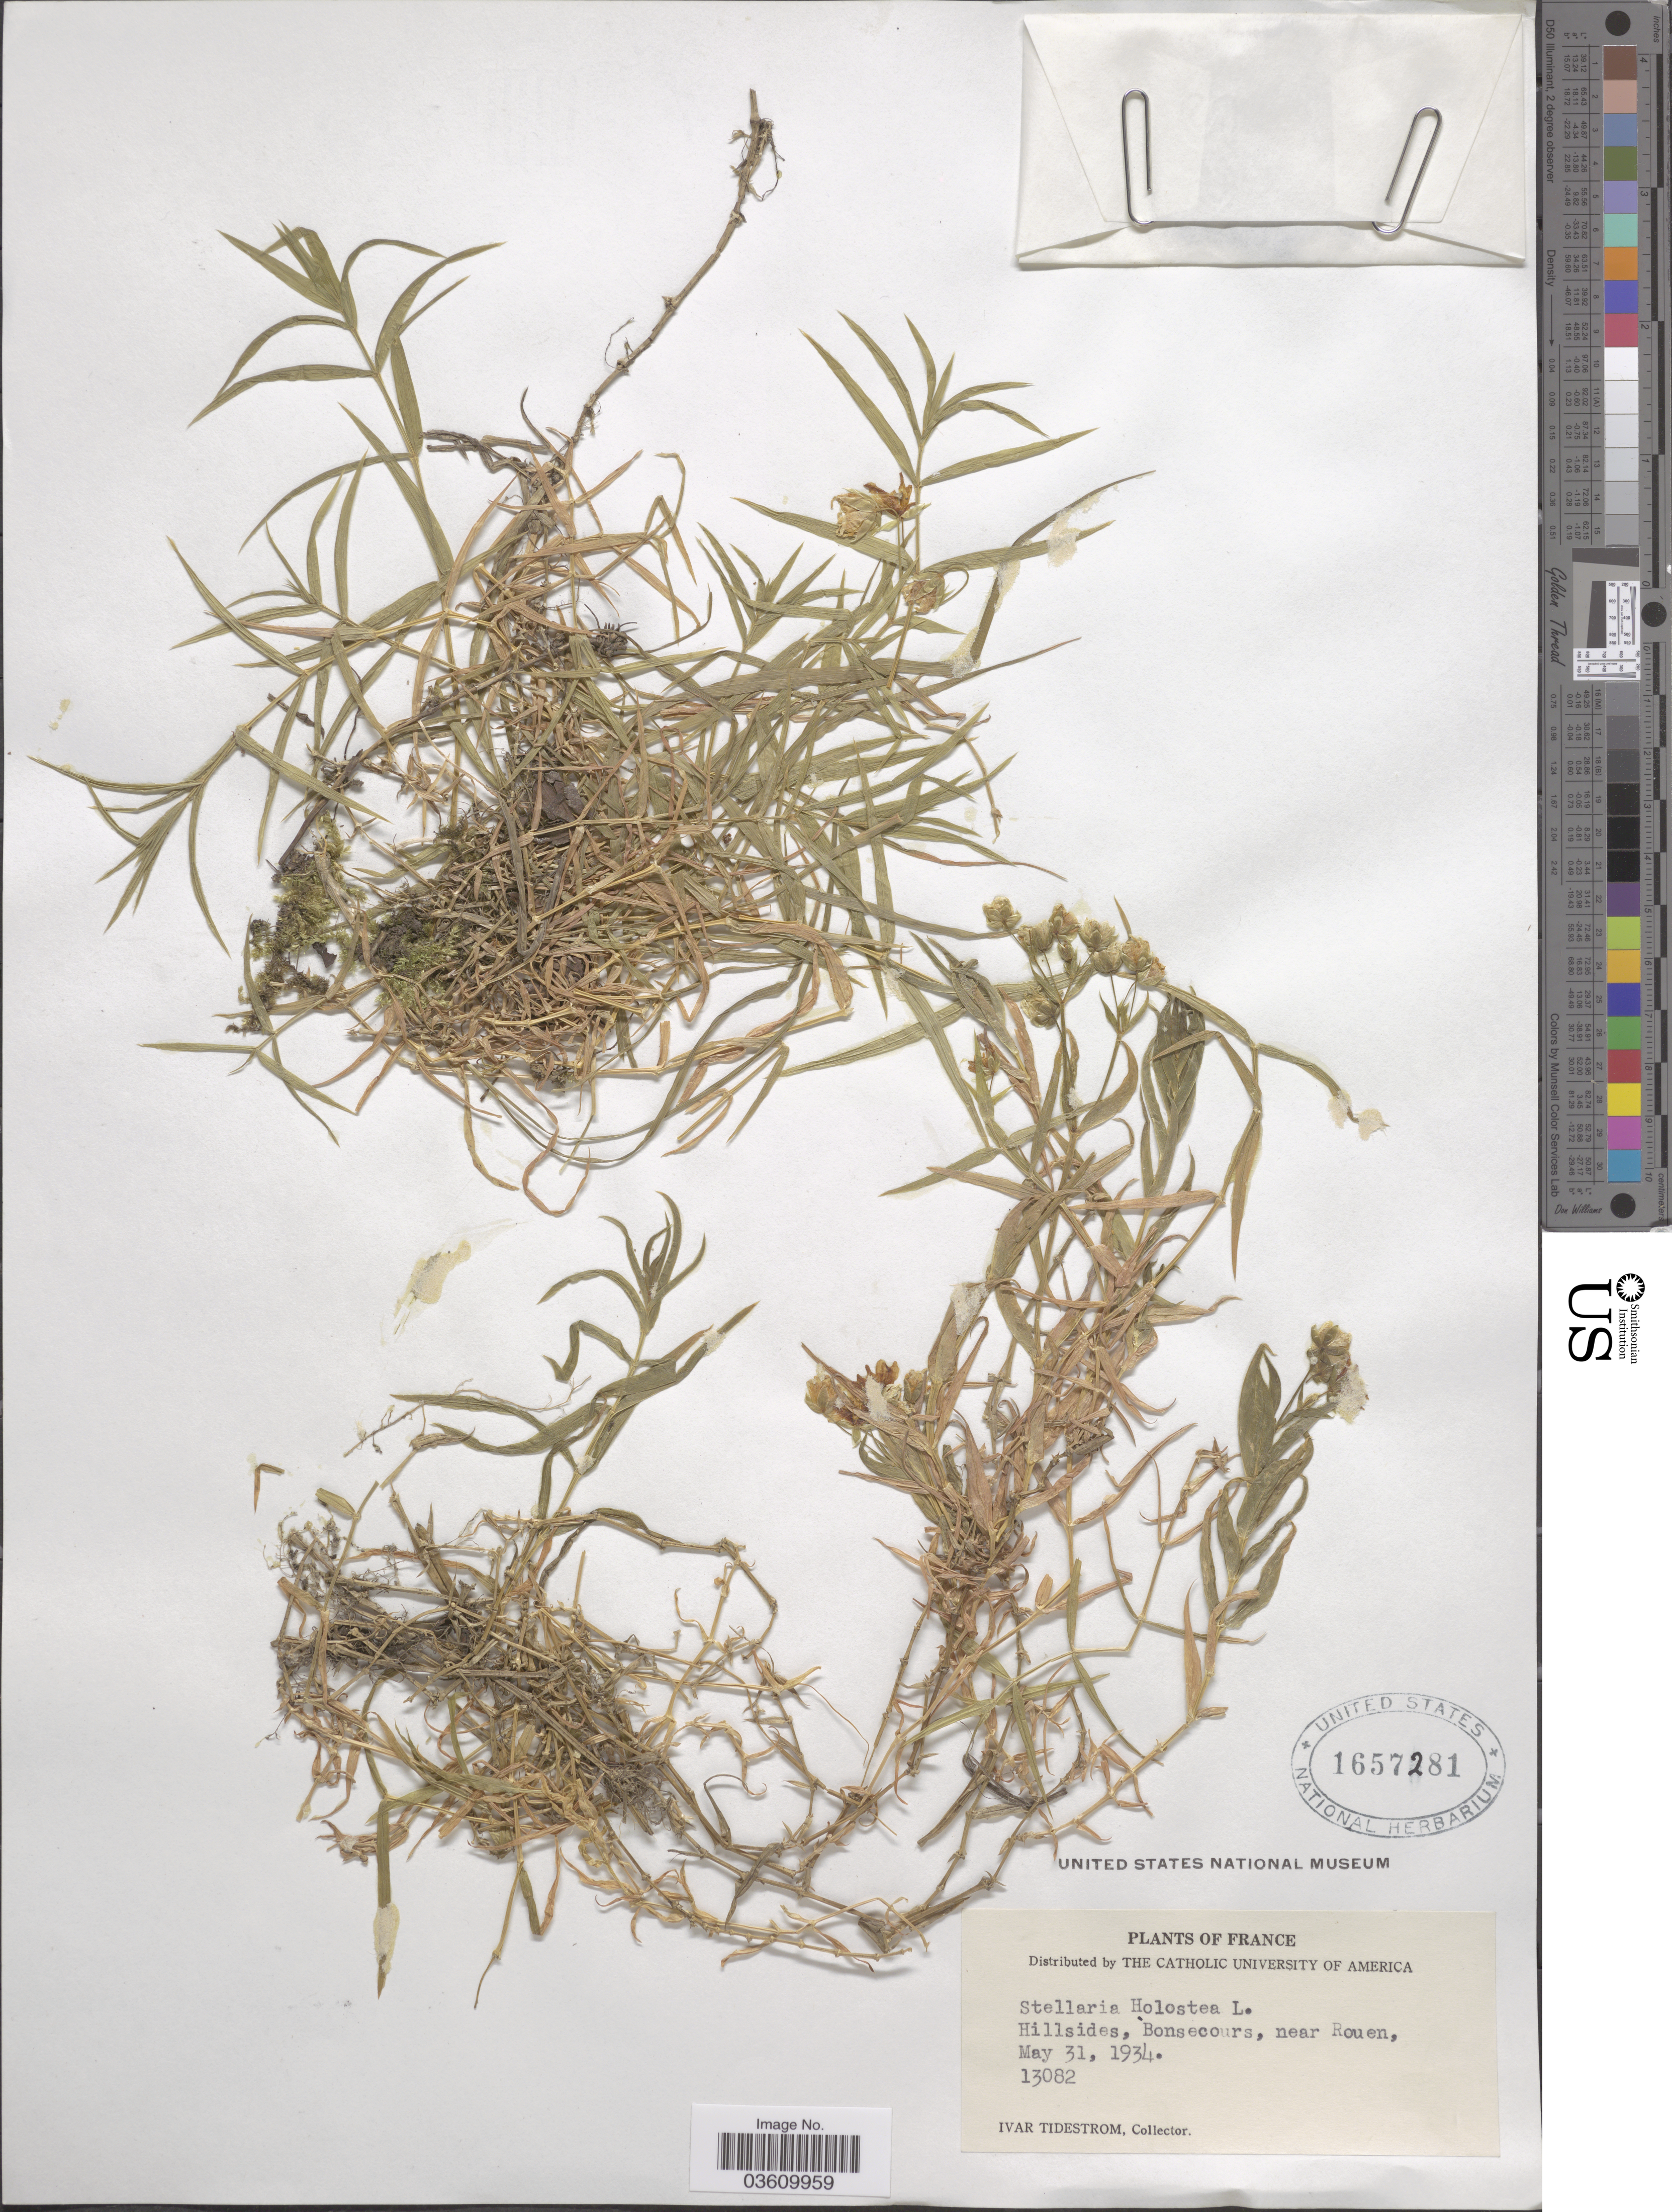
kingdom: Plantae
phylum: Tracheophyta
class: Magnoliopsida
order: Caryophyllales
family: Caryophyllaceae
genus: Rabelera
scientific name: Rabelera holostea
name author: (L.) M.T. Sharples & E.A. Tripp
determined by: U.S. National Herbarium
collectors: I. F. Tidestrom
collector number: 13082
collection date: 1934-05-31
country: France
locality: Hillsides, Bonsecours, near Rouen.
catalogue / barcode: US 1657281